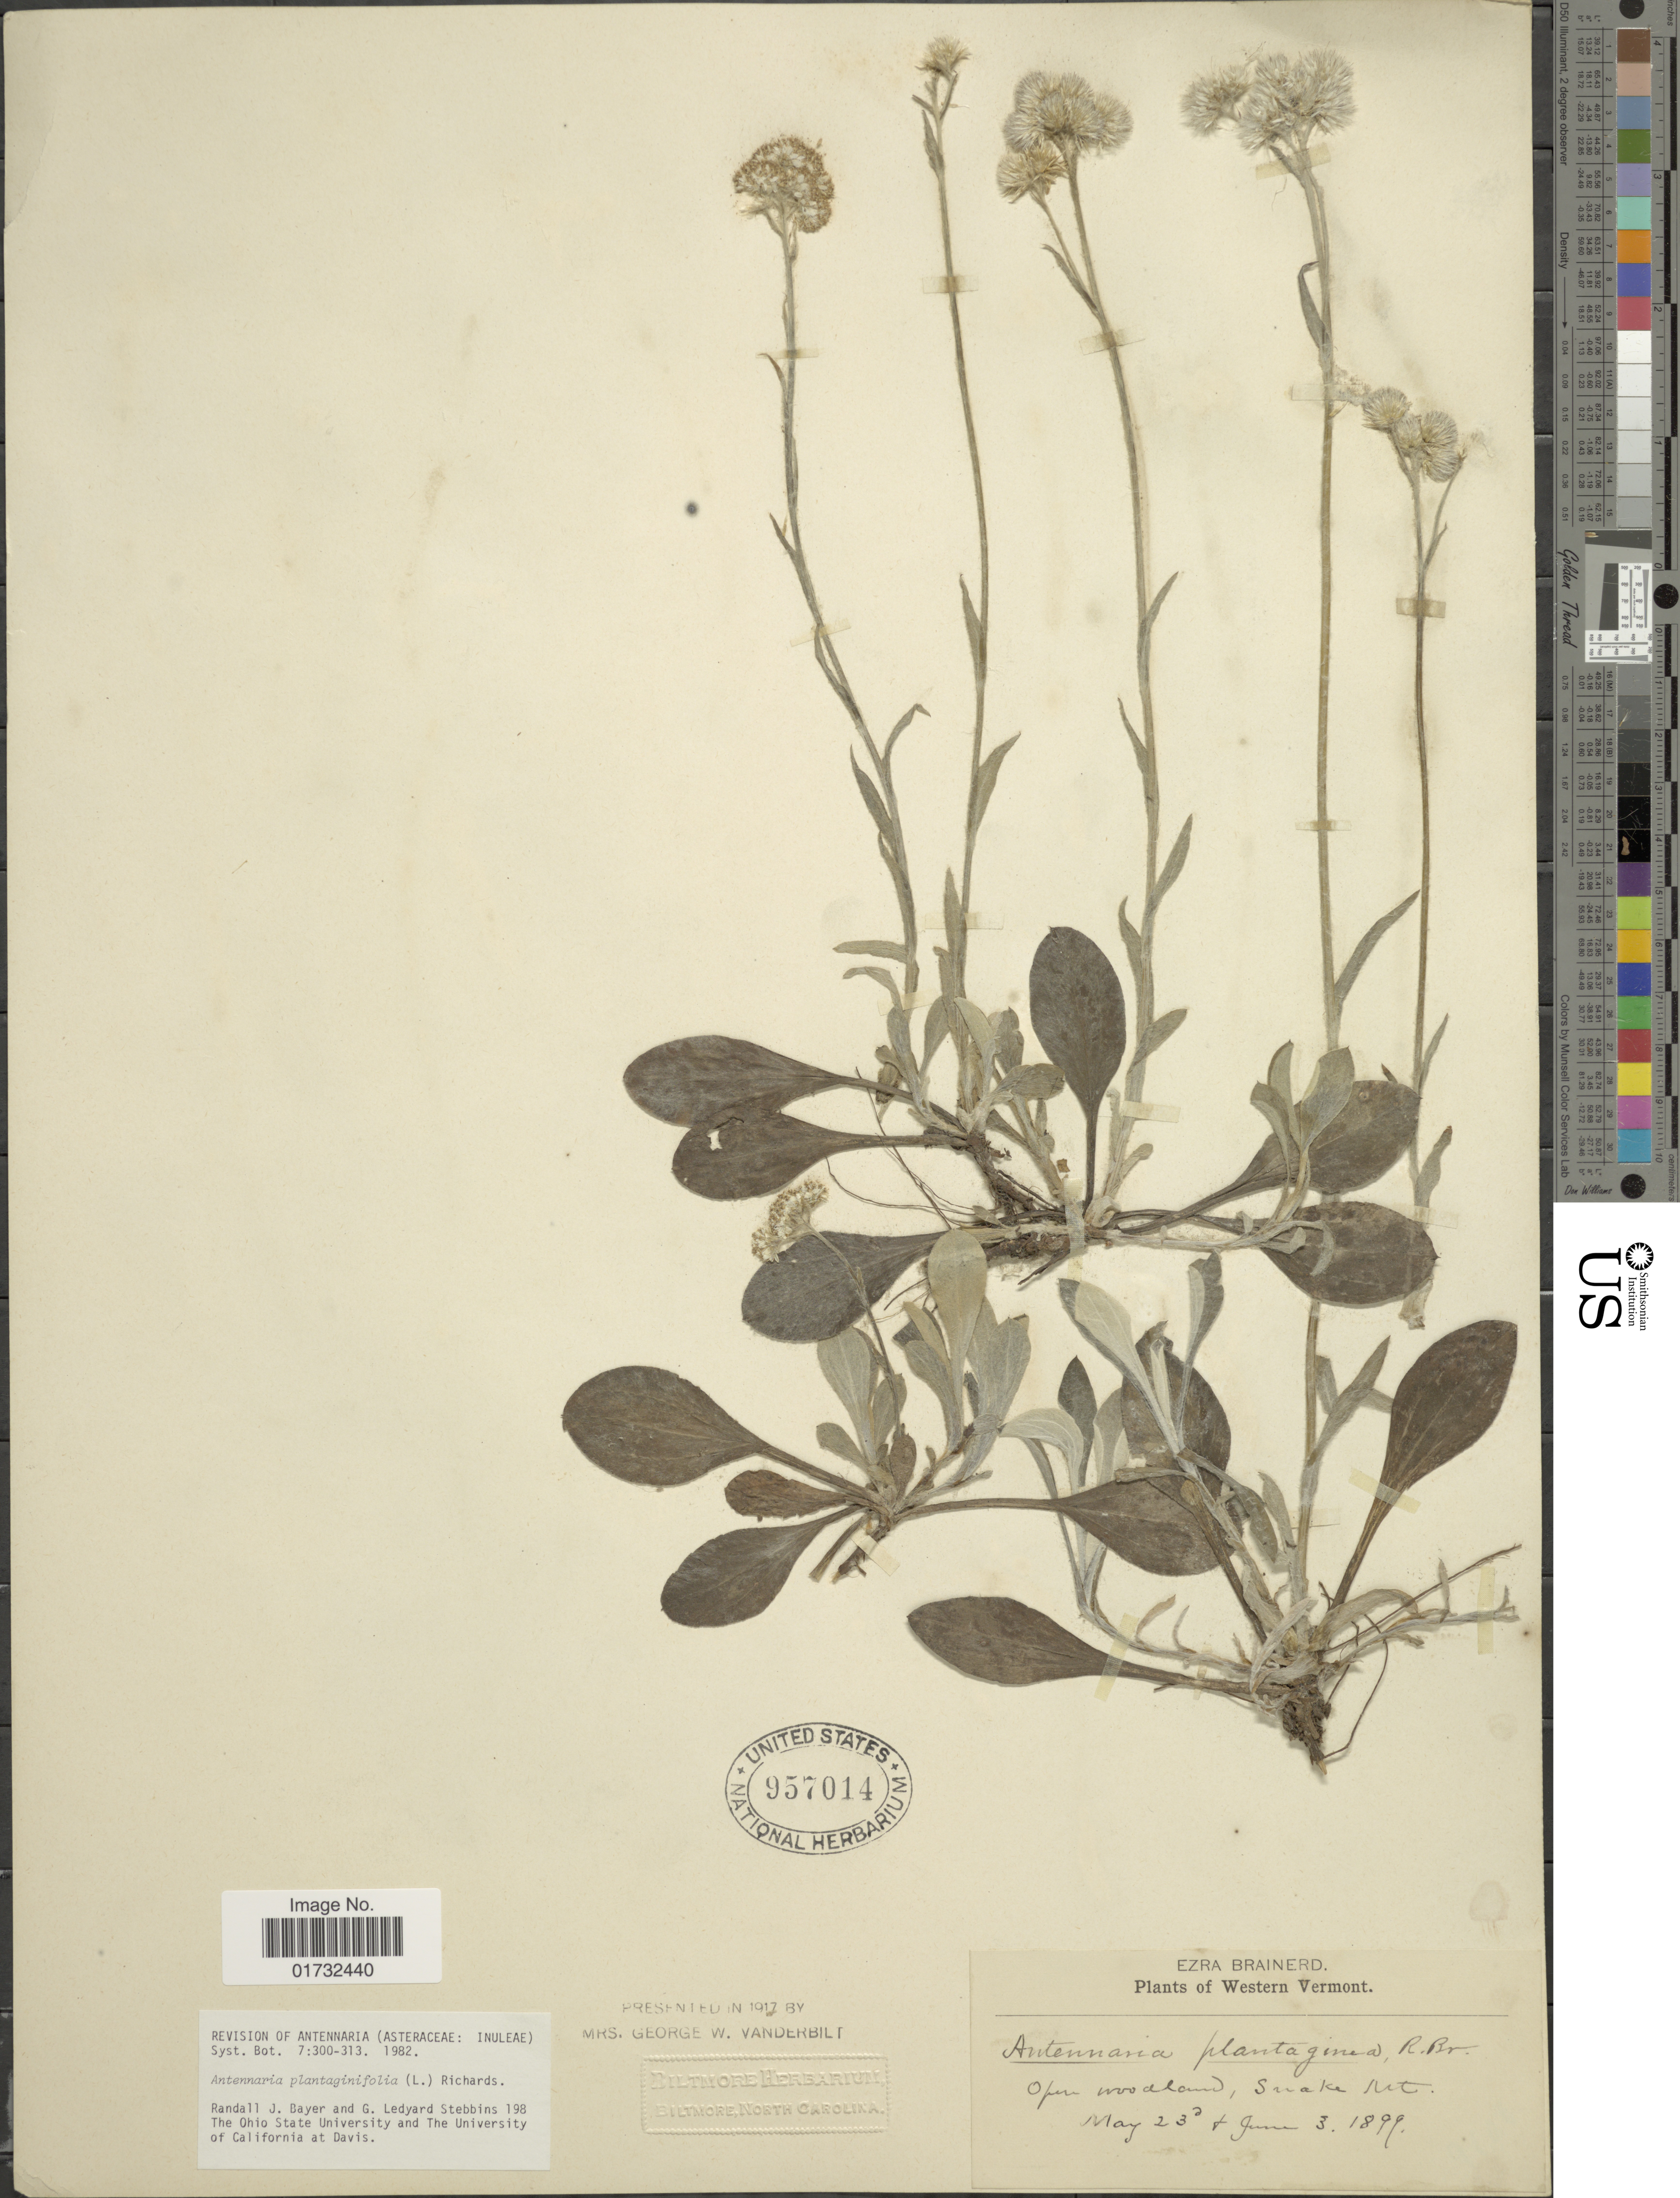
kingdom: Plantae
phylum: Tracheophyta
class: Magnoliopsida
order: Asterales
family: Asteraceae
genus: Antennaria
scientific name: Antennaria plantaginifolia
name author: (L.) Richardson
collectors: E. Brainerd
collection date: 1899-05-23/1899-06-03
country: United States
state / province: Vermont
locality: Western Vermont. Snake Mt.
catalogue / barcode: US 957014